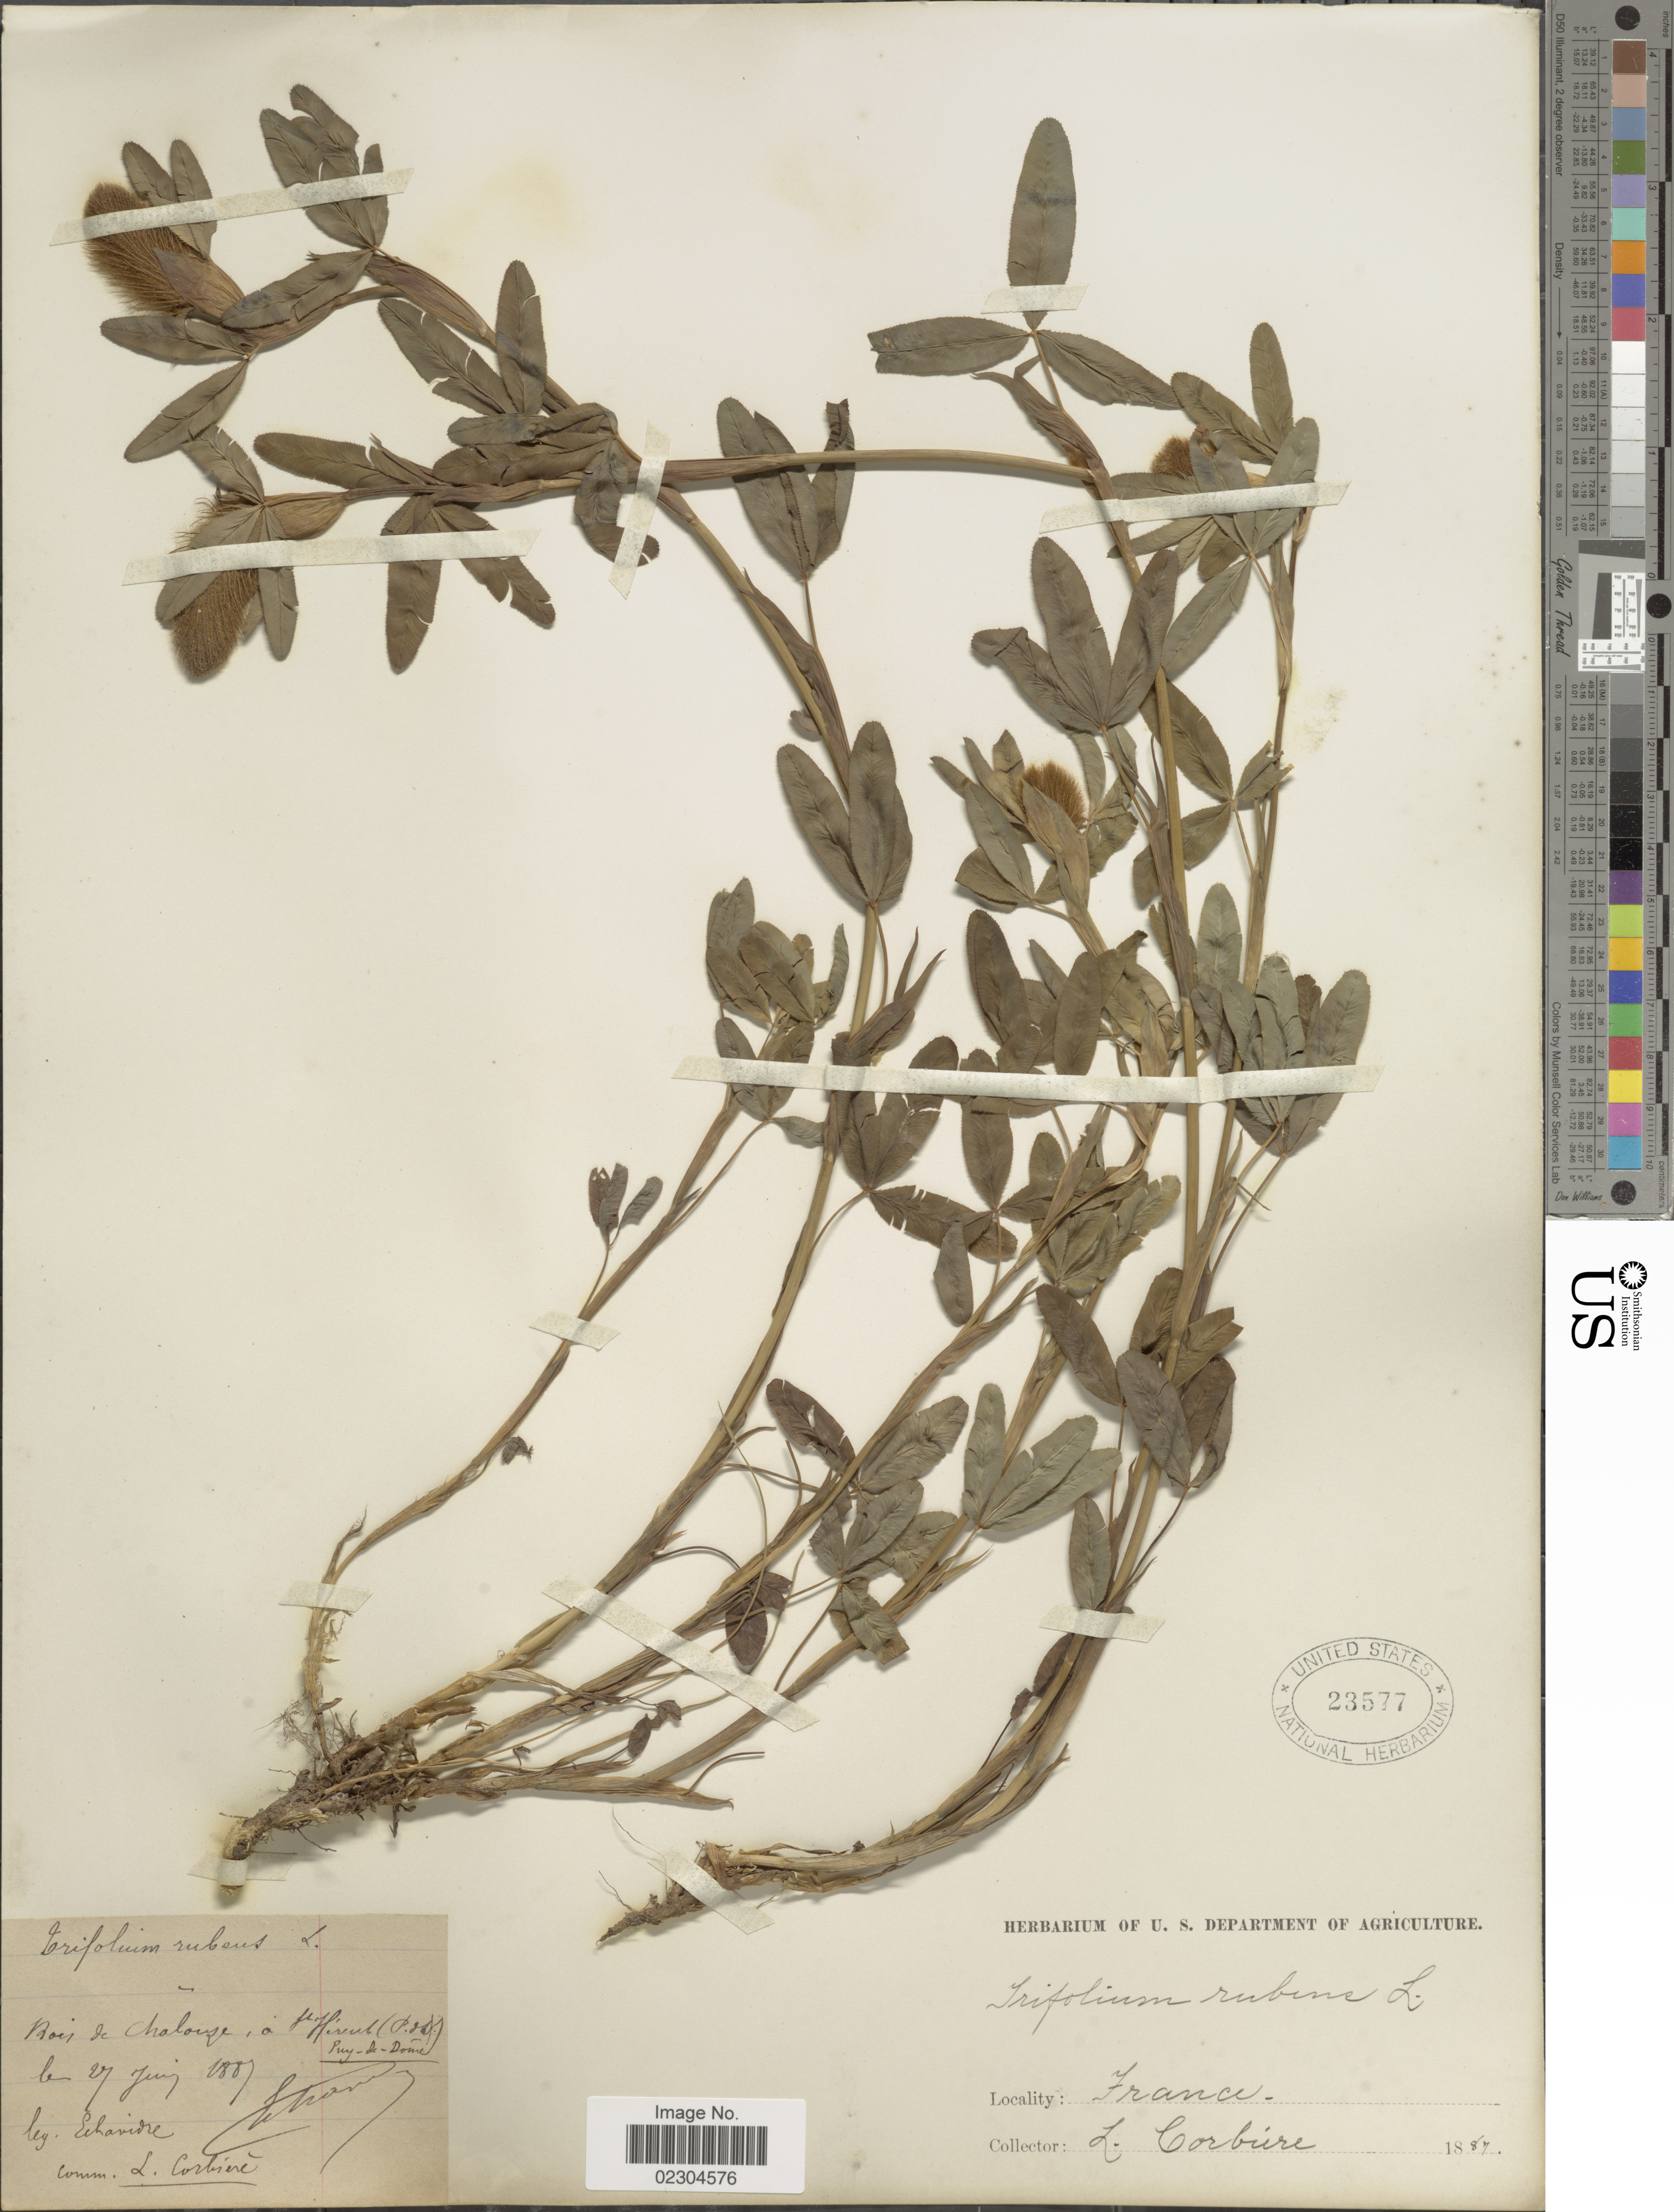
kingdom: Plantae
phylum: Tracheophyta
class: Magnoliopsida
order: Fabales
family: Fabaceae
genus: Trifolium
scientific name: Trifolium rubens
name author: L.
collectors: Echavidre, --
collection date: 1887-06-27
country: France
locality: Bois de Chalouse a Hirenu, Puy de dome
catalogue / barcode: US 23577